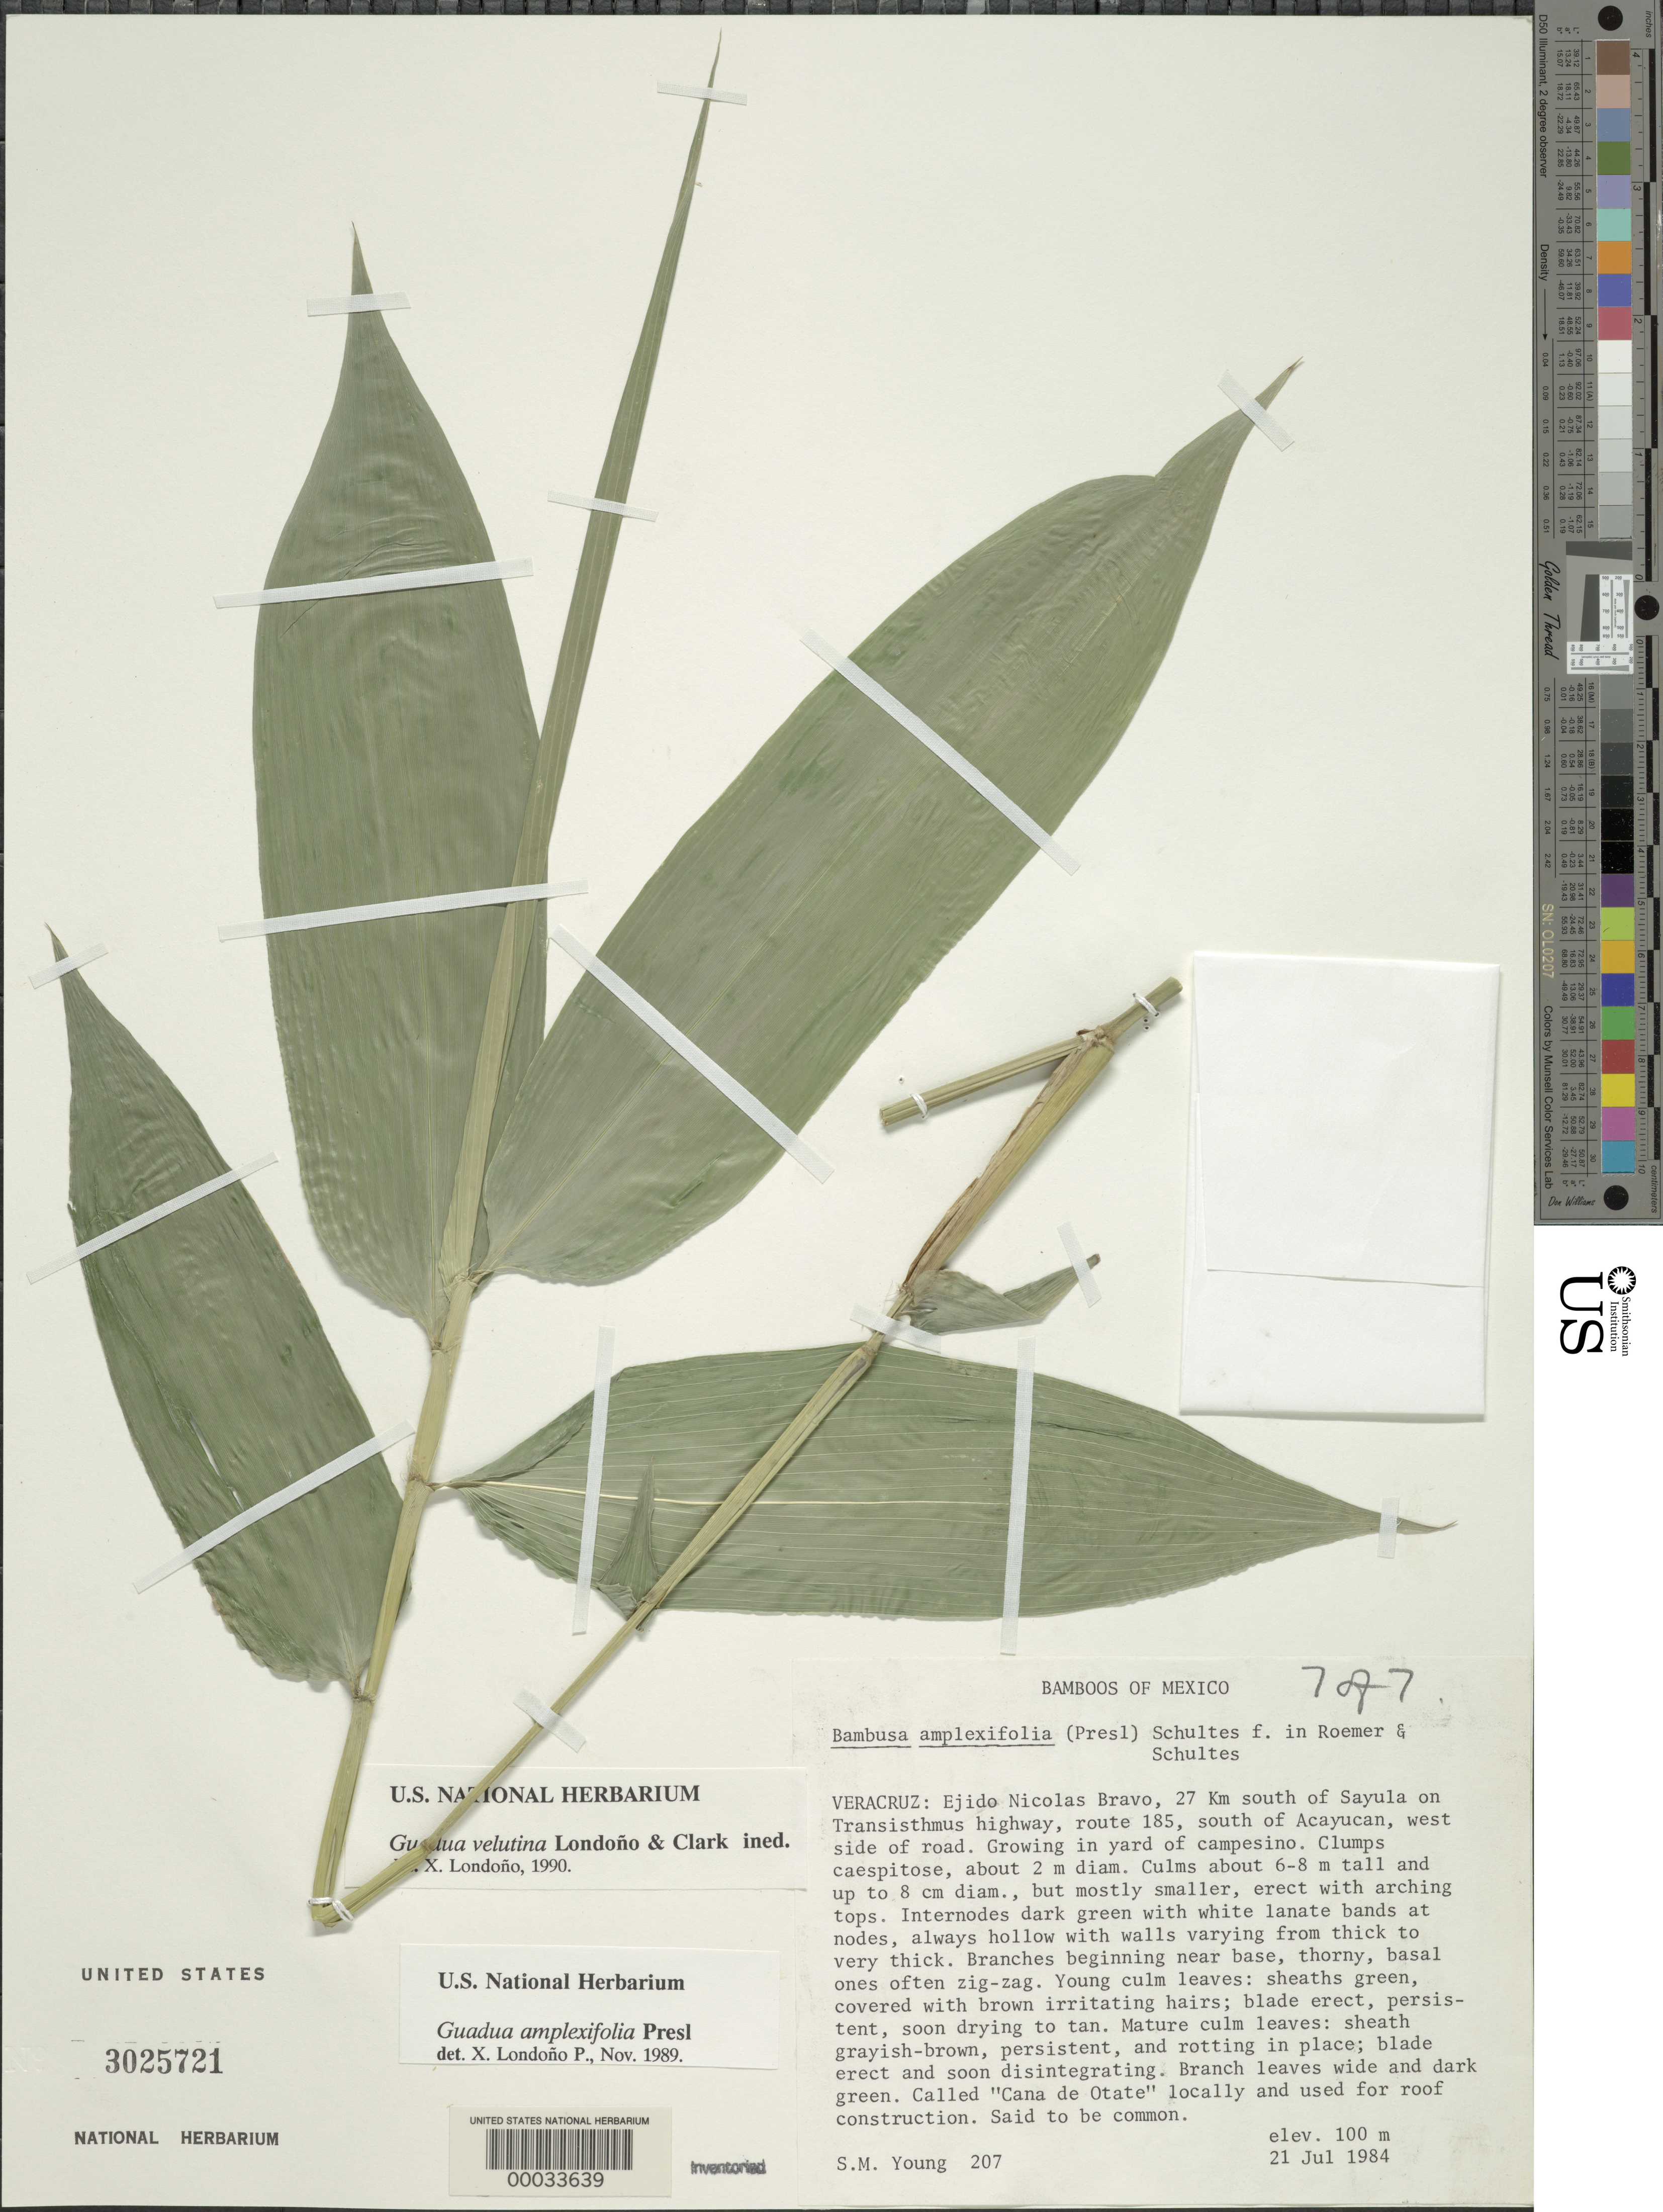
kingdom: Plantae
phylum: Tracheophyta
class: Liliopsida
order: Poales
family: Poaceae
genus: Guadua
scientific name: Guadua velutina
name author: Londoño & L.G. Clark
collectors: S. Young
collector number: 207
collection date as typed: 21 Jul 1984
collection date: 1984-07-21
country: Mexico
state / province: Veracruz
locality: Ejido Nicolas Bravo, 27 km S of Sayula on Transisthmus highway, route 185, S of Acayucan, W side of road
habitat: In yard of campesino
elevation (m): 100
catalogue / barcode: US 3025721